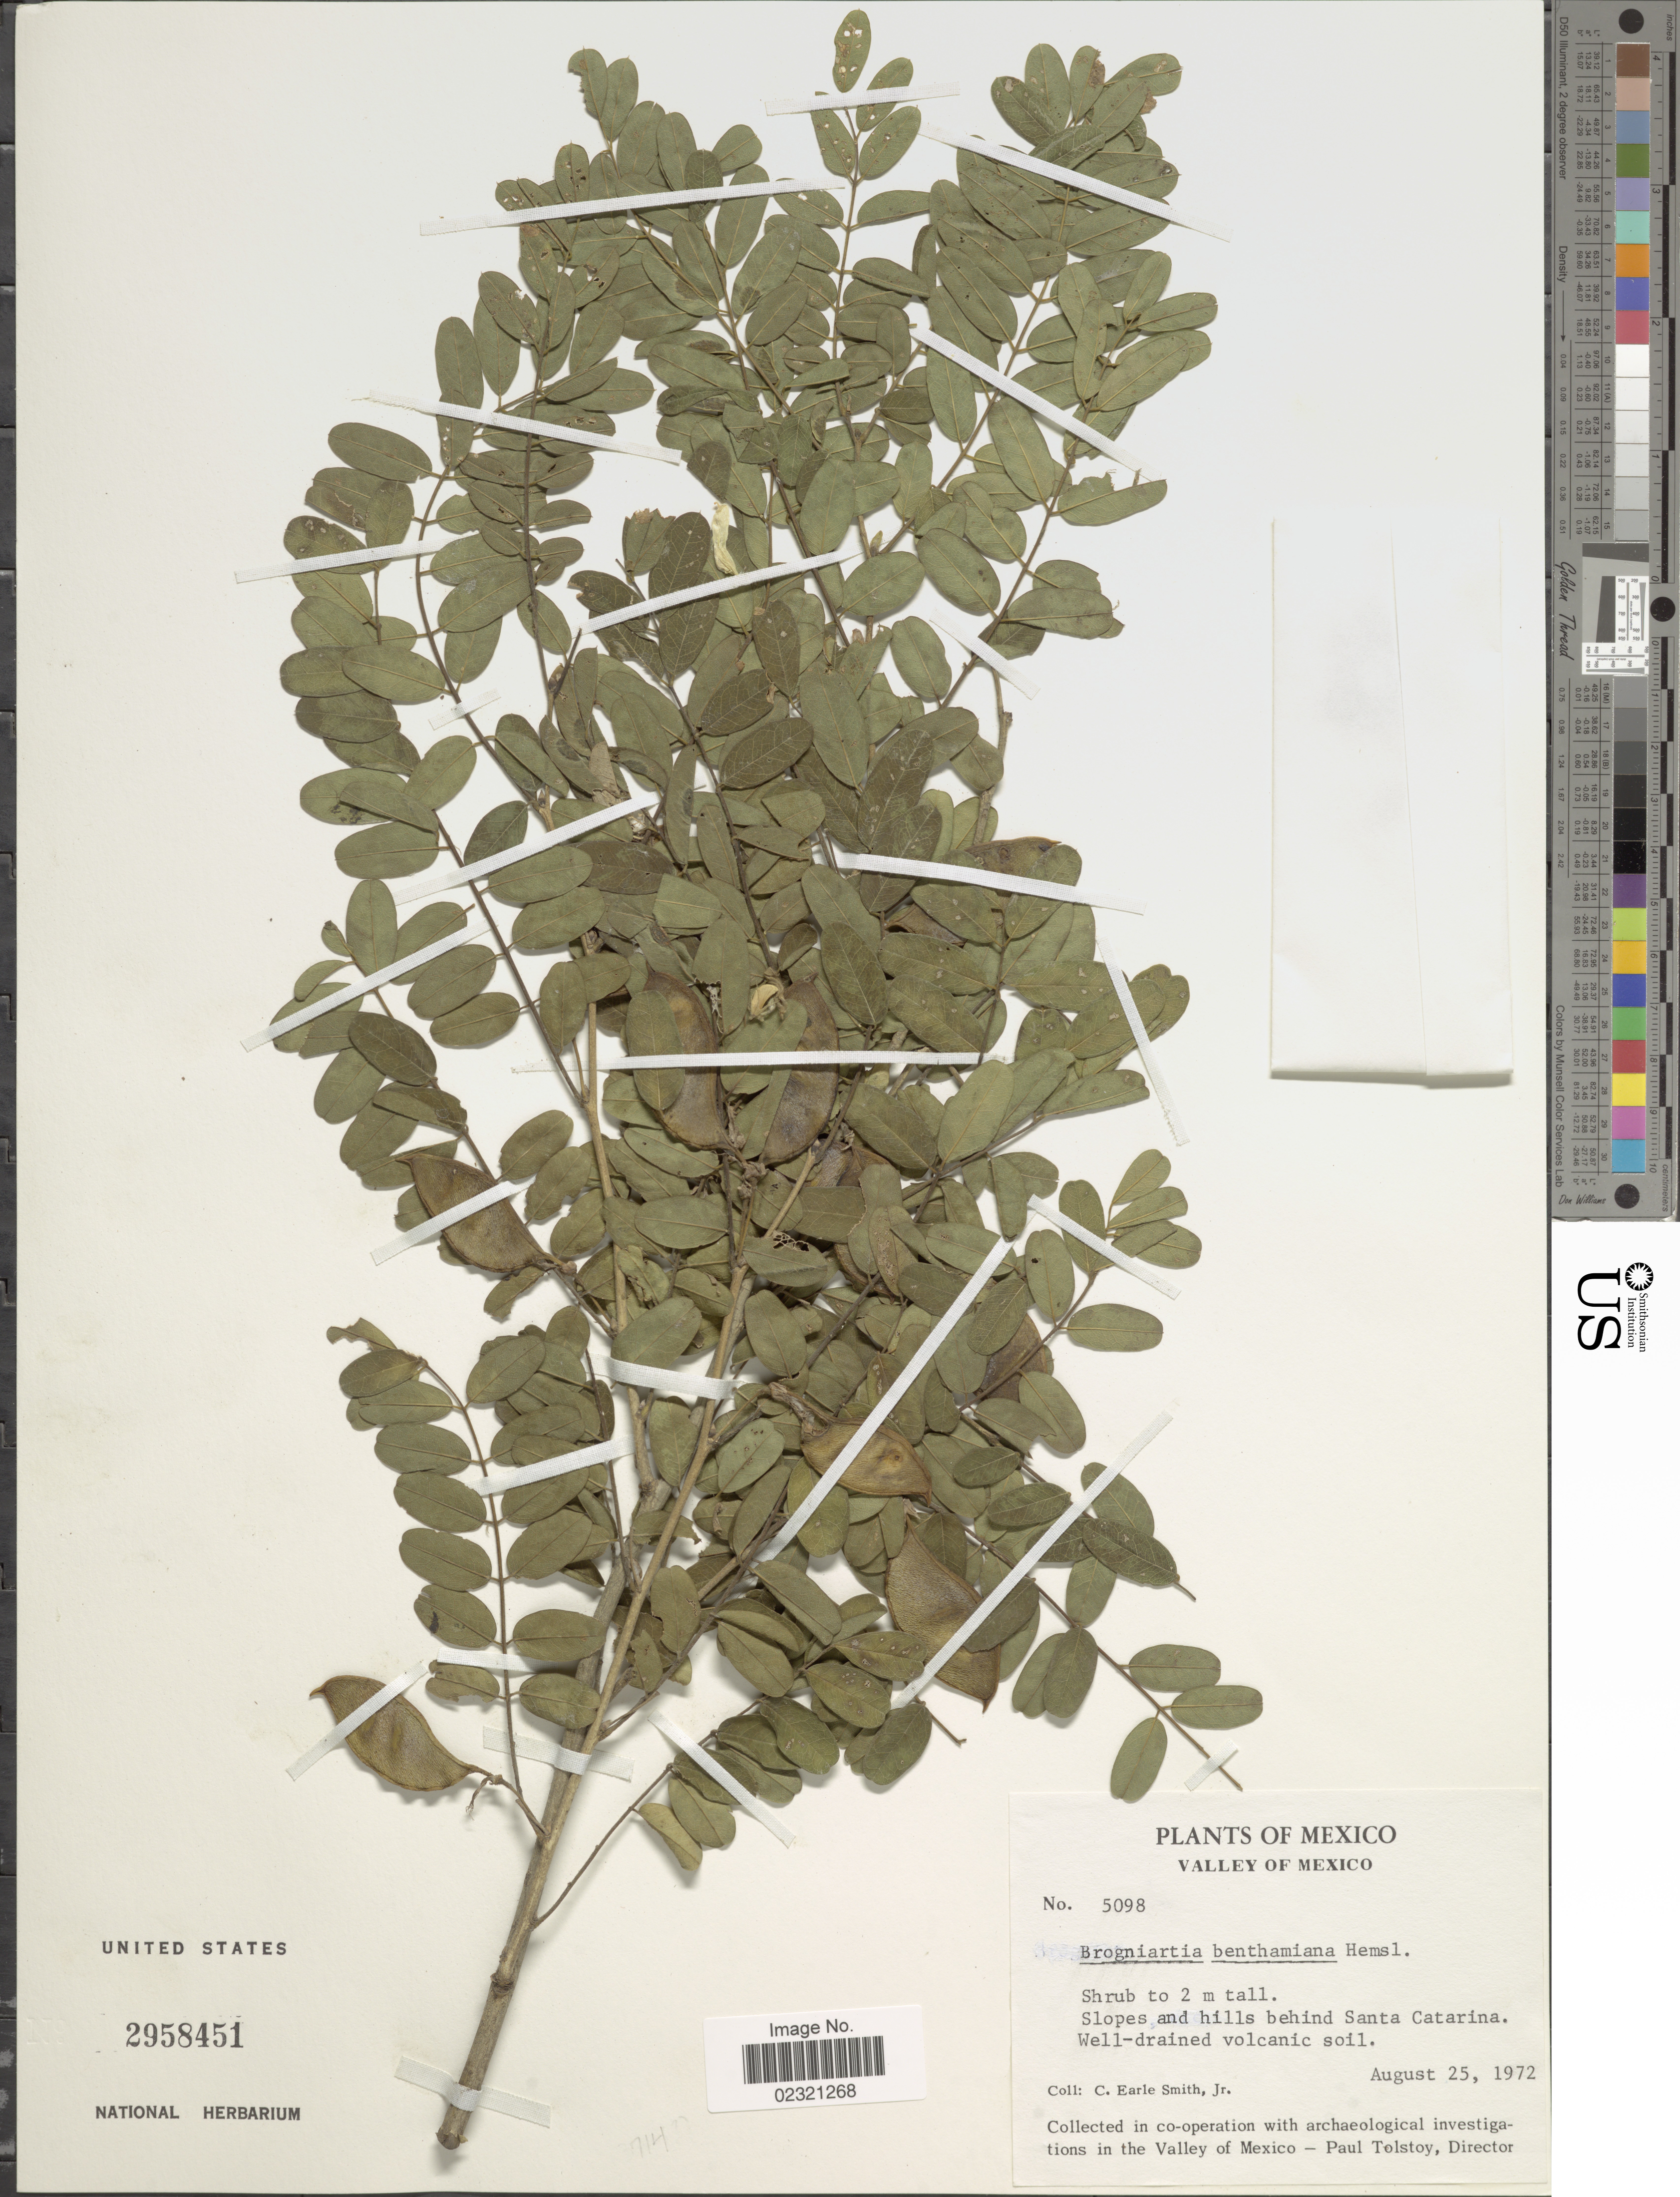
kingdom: Plantae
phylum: Tracheophyta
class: Magnoliopsida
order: Fabales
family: Fabaceae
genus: Brongniartia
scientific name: Brongniartia benthamiana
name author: Hemsl.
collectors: C. E. Smith Jr.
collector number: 5098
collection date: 1972-08-25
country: Mexico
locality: Valley of Mexico, slopes and hills behind Santa Catarina, well-drained volcanic soil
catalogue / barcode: US 2958451